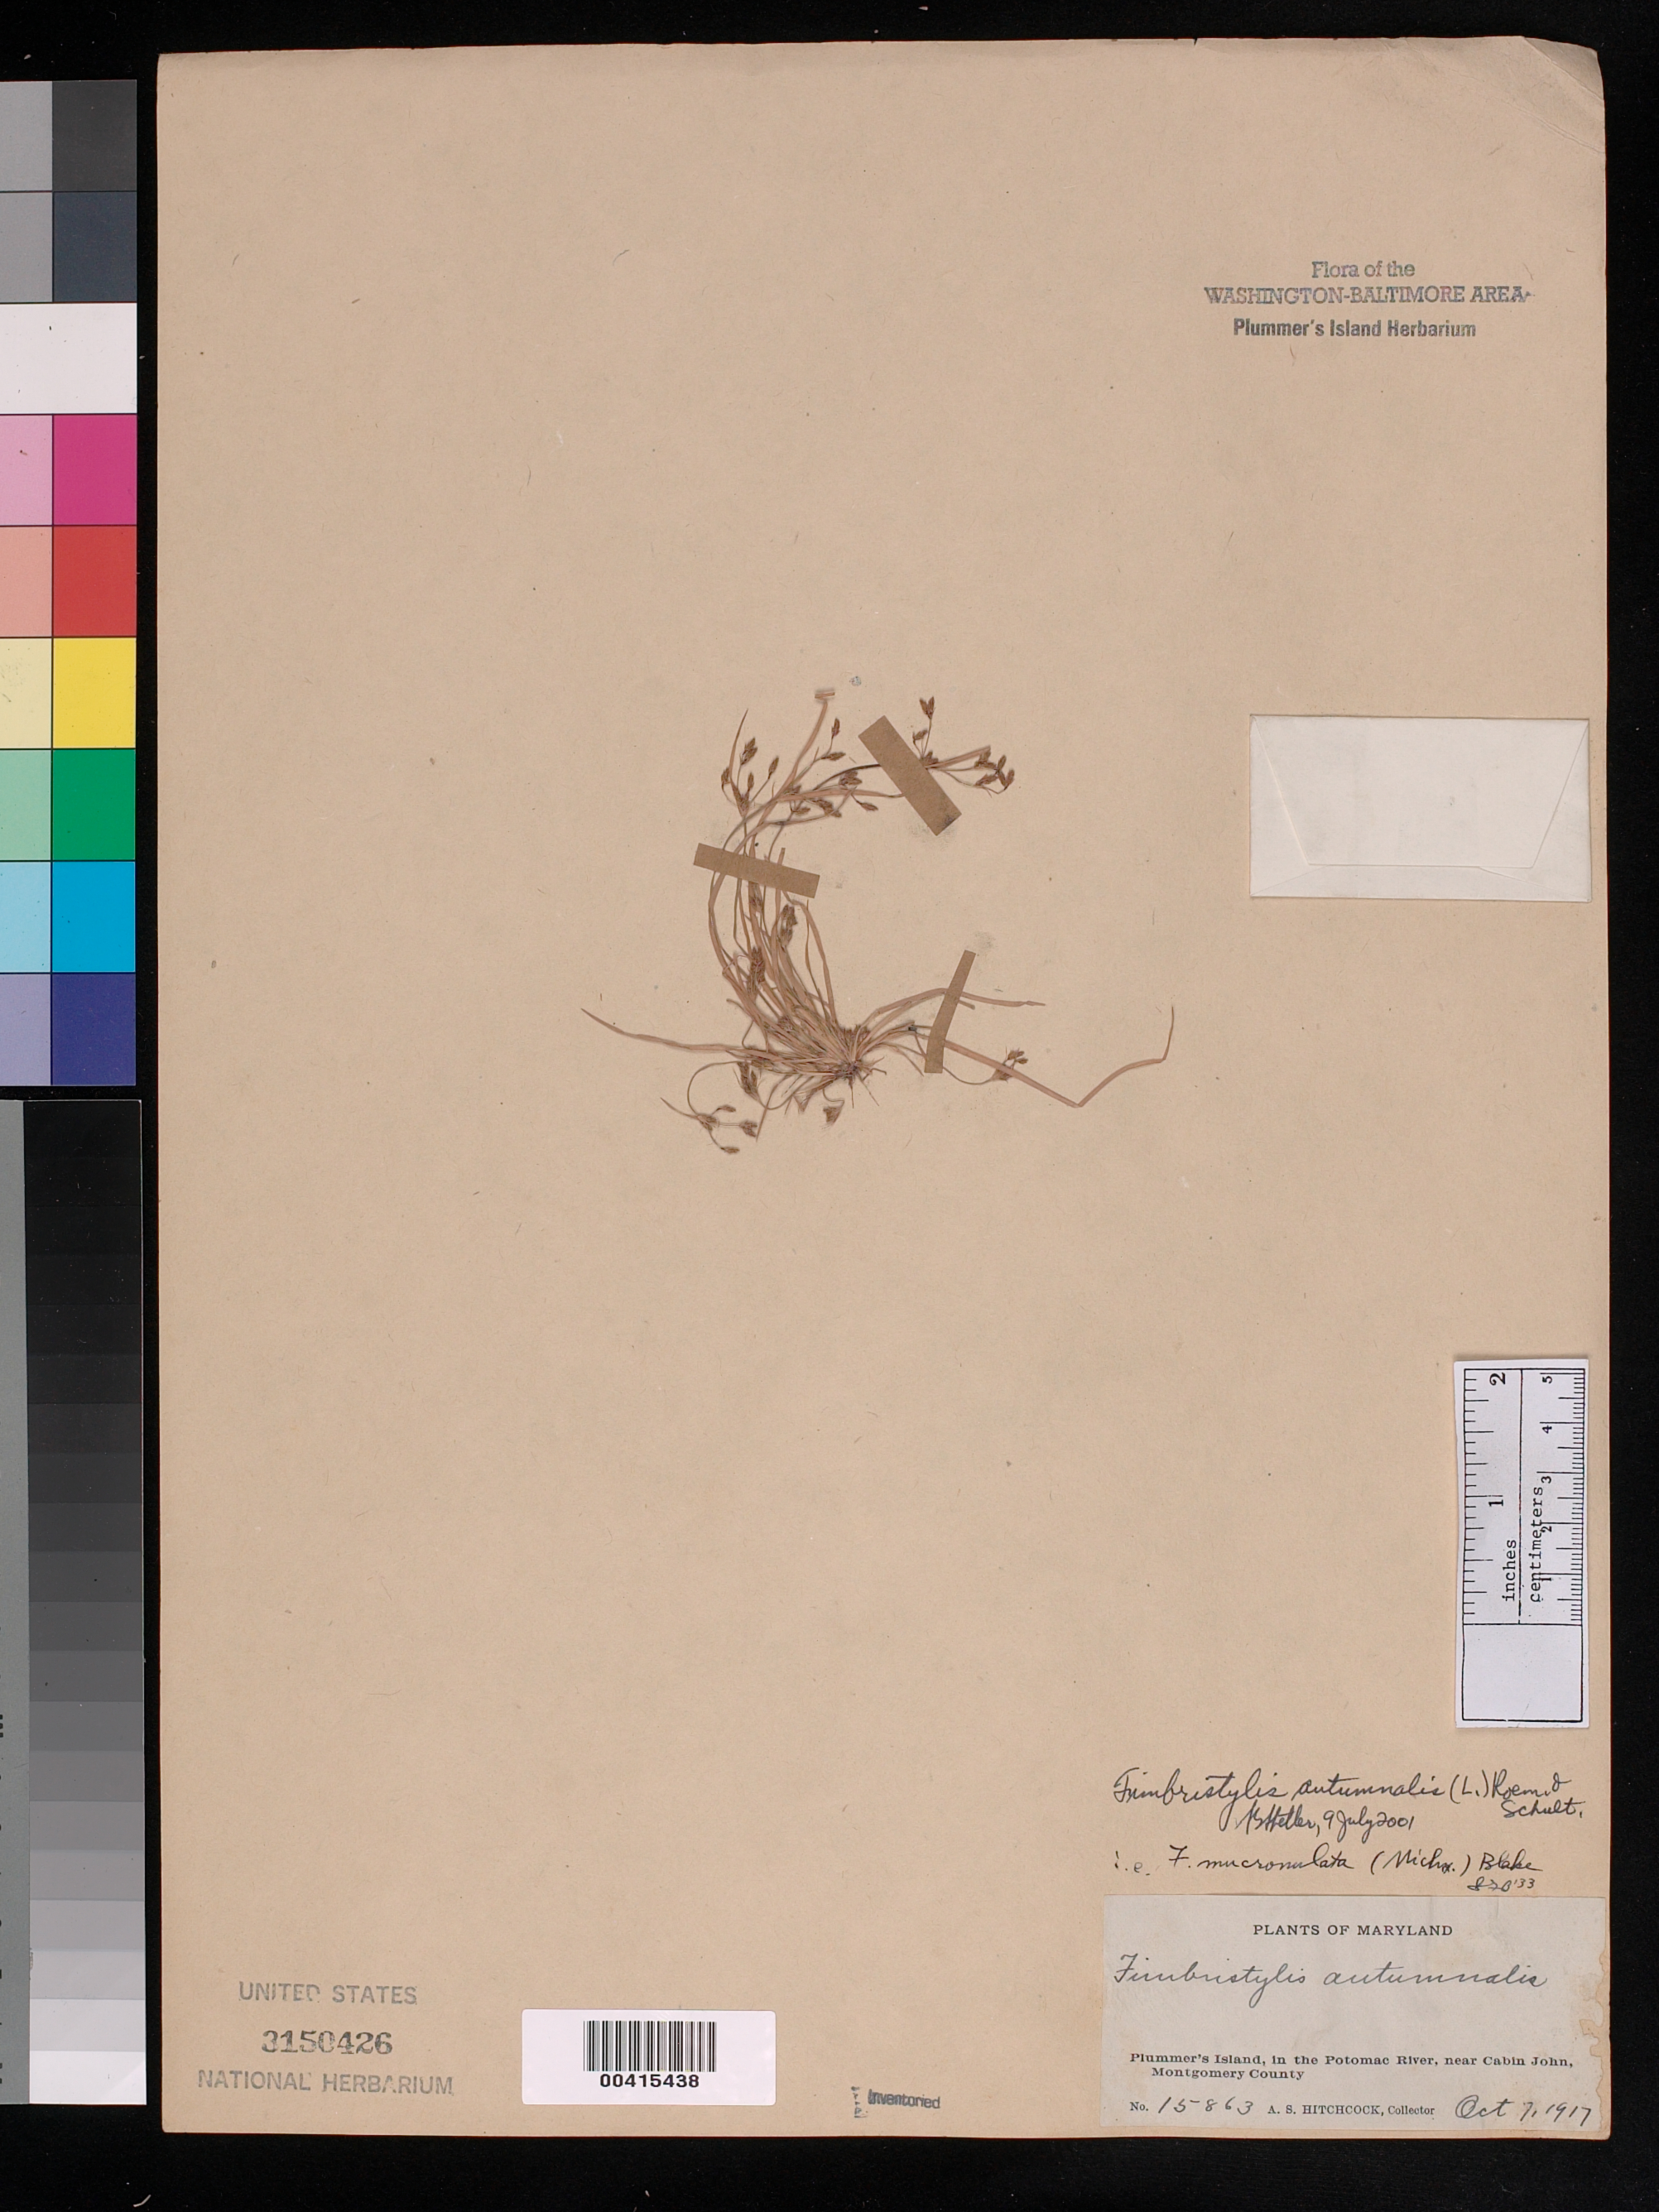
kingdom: Plantae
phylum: Tracheophyta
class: Liliopsida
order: Poales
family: Cyperaceae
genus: Fimbristylis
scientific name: Fimbristylis autumnalis (L.) Roem. & Schult.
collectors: A. S. Hitchcock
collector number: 15863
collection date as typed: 07 Oct 1917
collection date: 1917-10-07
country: United States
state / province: Maryland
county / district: Montgomery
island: Plummers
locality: Plummer's Island C. & O. Canal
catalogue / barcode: US 3150426